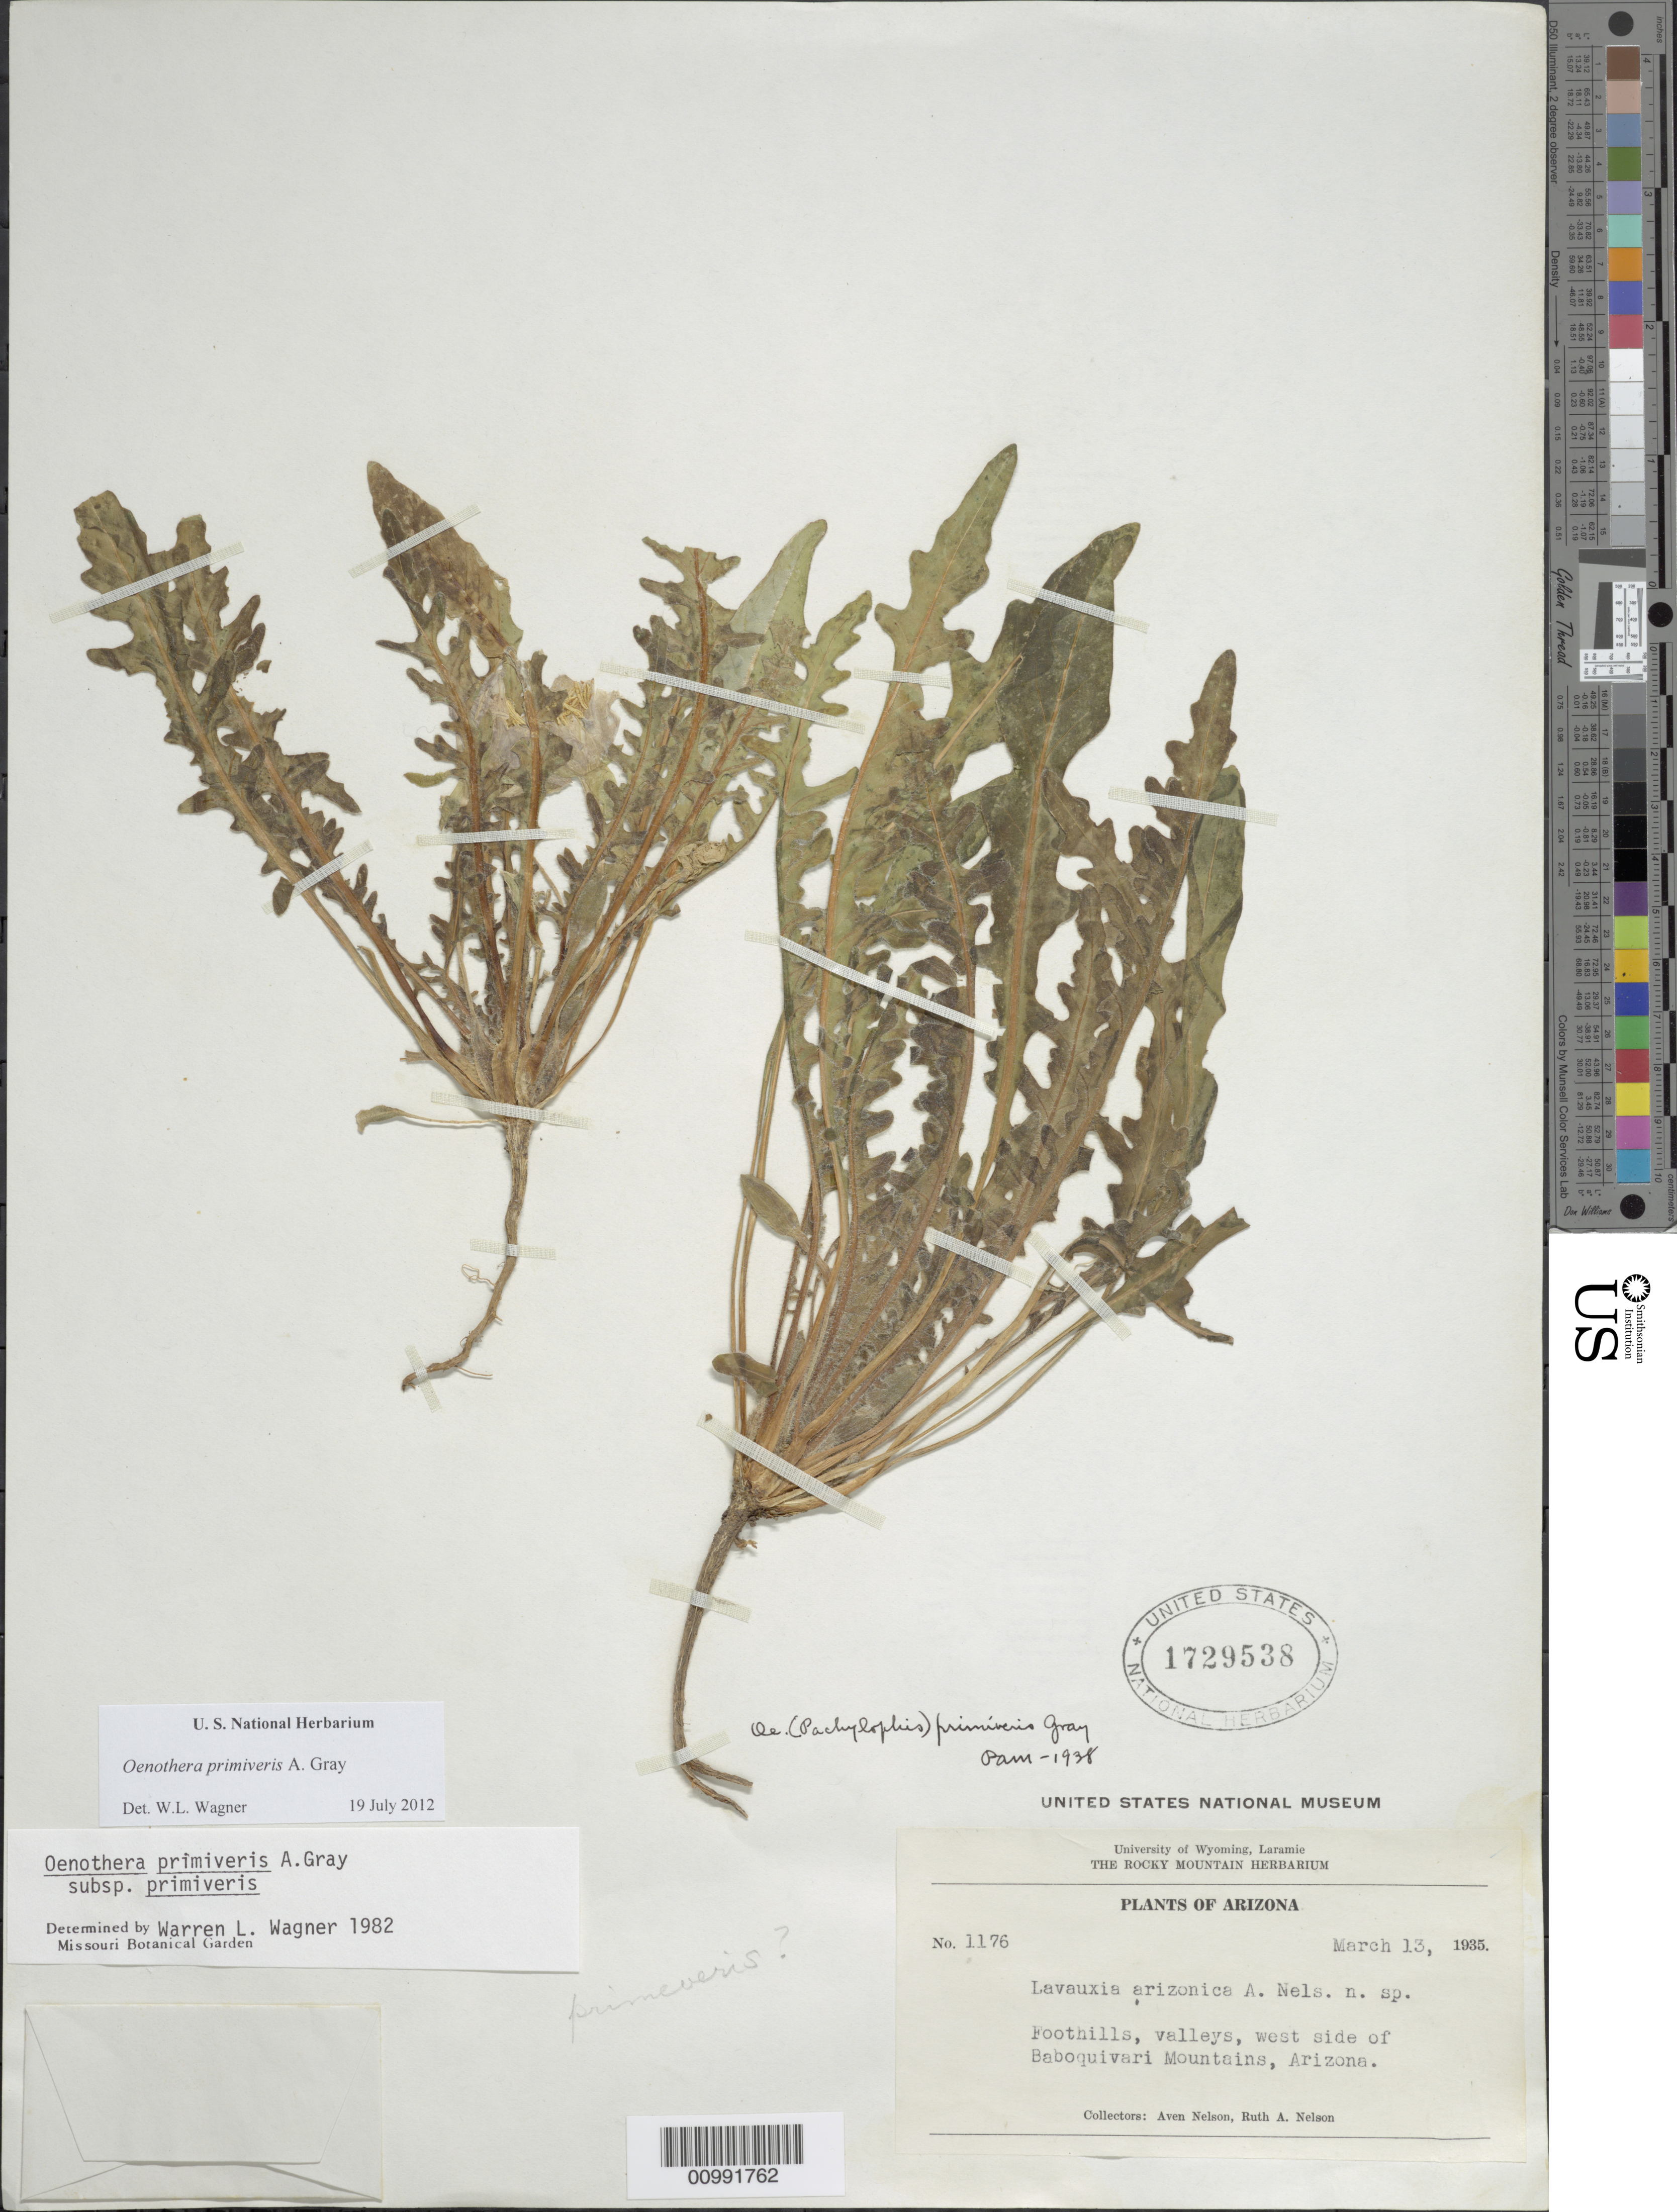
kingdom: Plantae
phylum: Tracheophyta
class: Magnoliopsida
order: Myrtales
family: Onagraceae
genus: Oenothera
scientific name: Oenothera primiveris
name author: A. Gray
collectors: A. Nelson & R. A. Nelson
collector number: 1176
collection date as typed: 13 Mar 1935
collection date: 1935-03-13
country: United States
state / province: Arizona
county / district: Pima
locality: Foothills, valleys, west side of Baboquivari Mountains.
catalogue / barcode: US 1729538